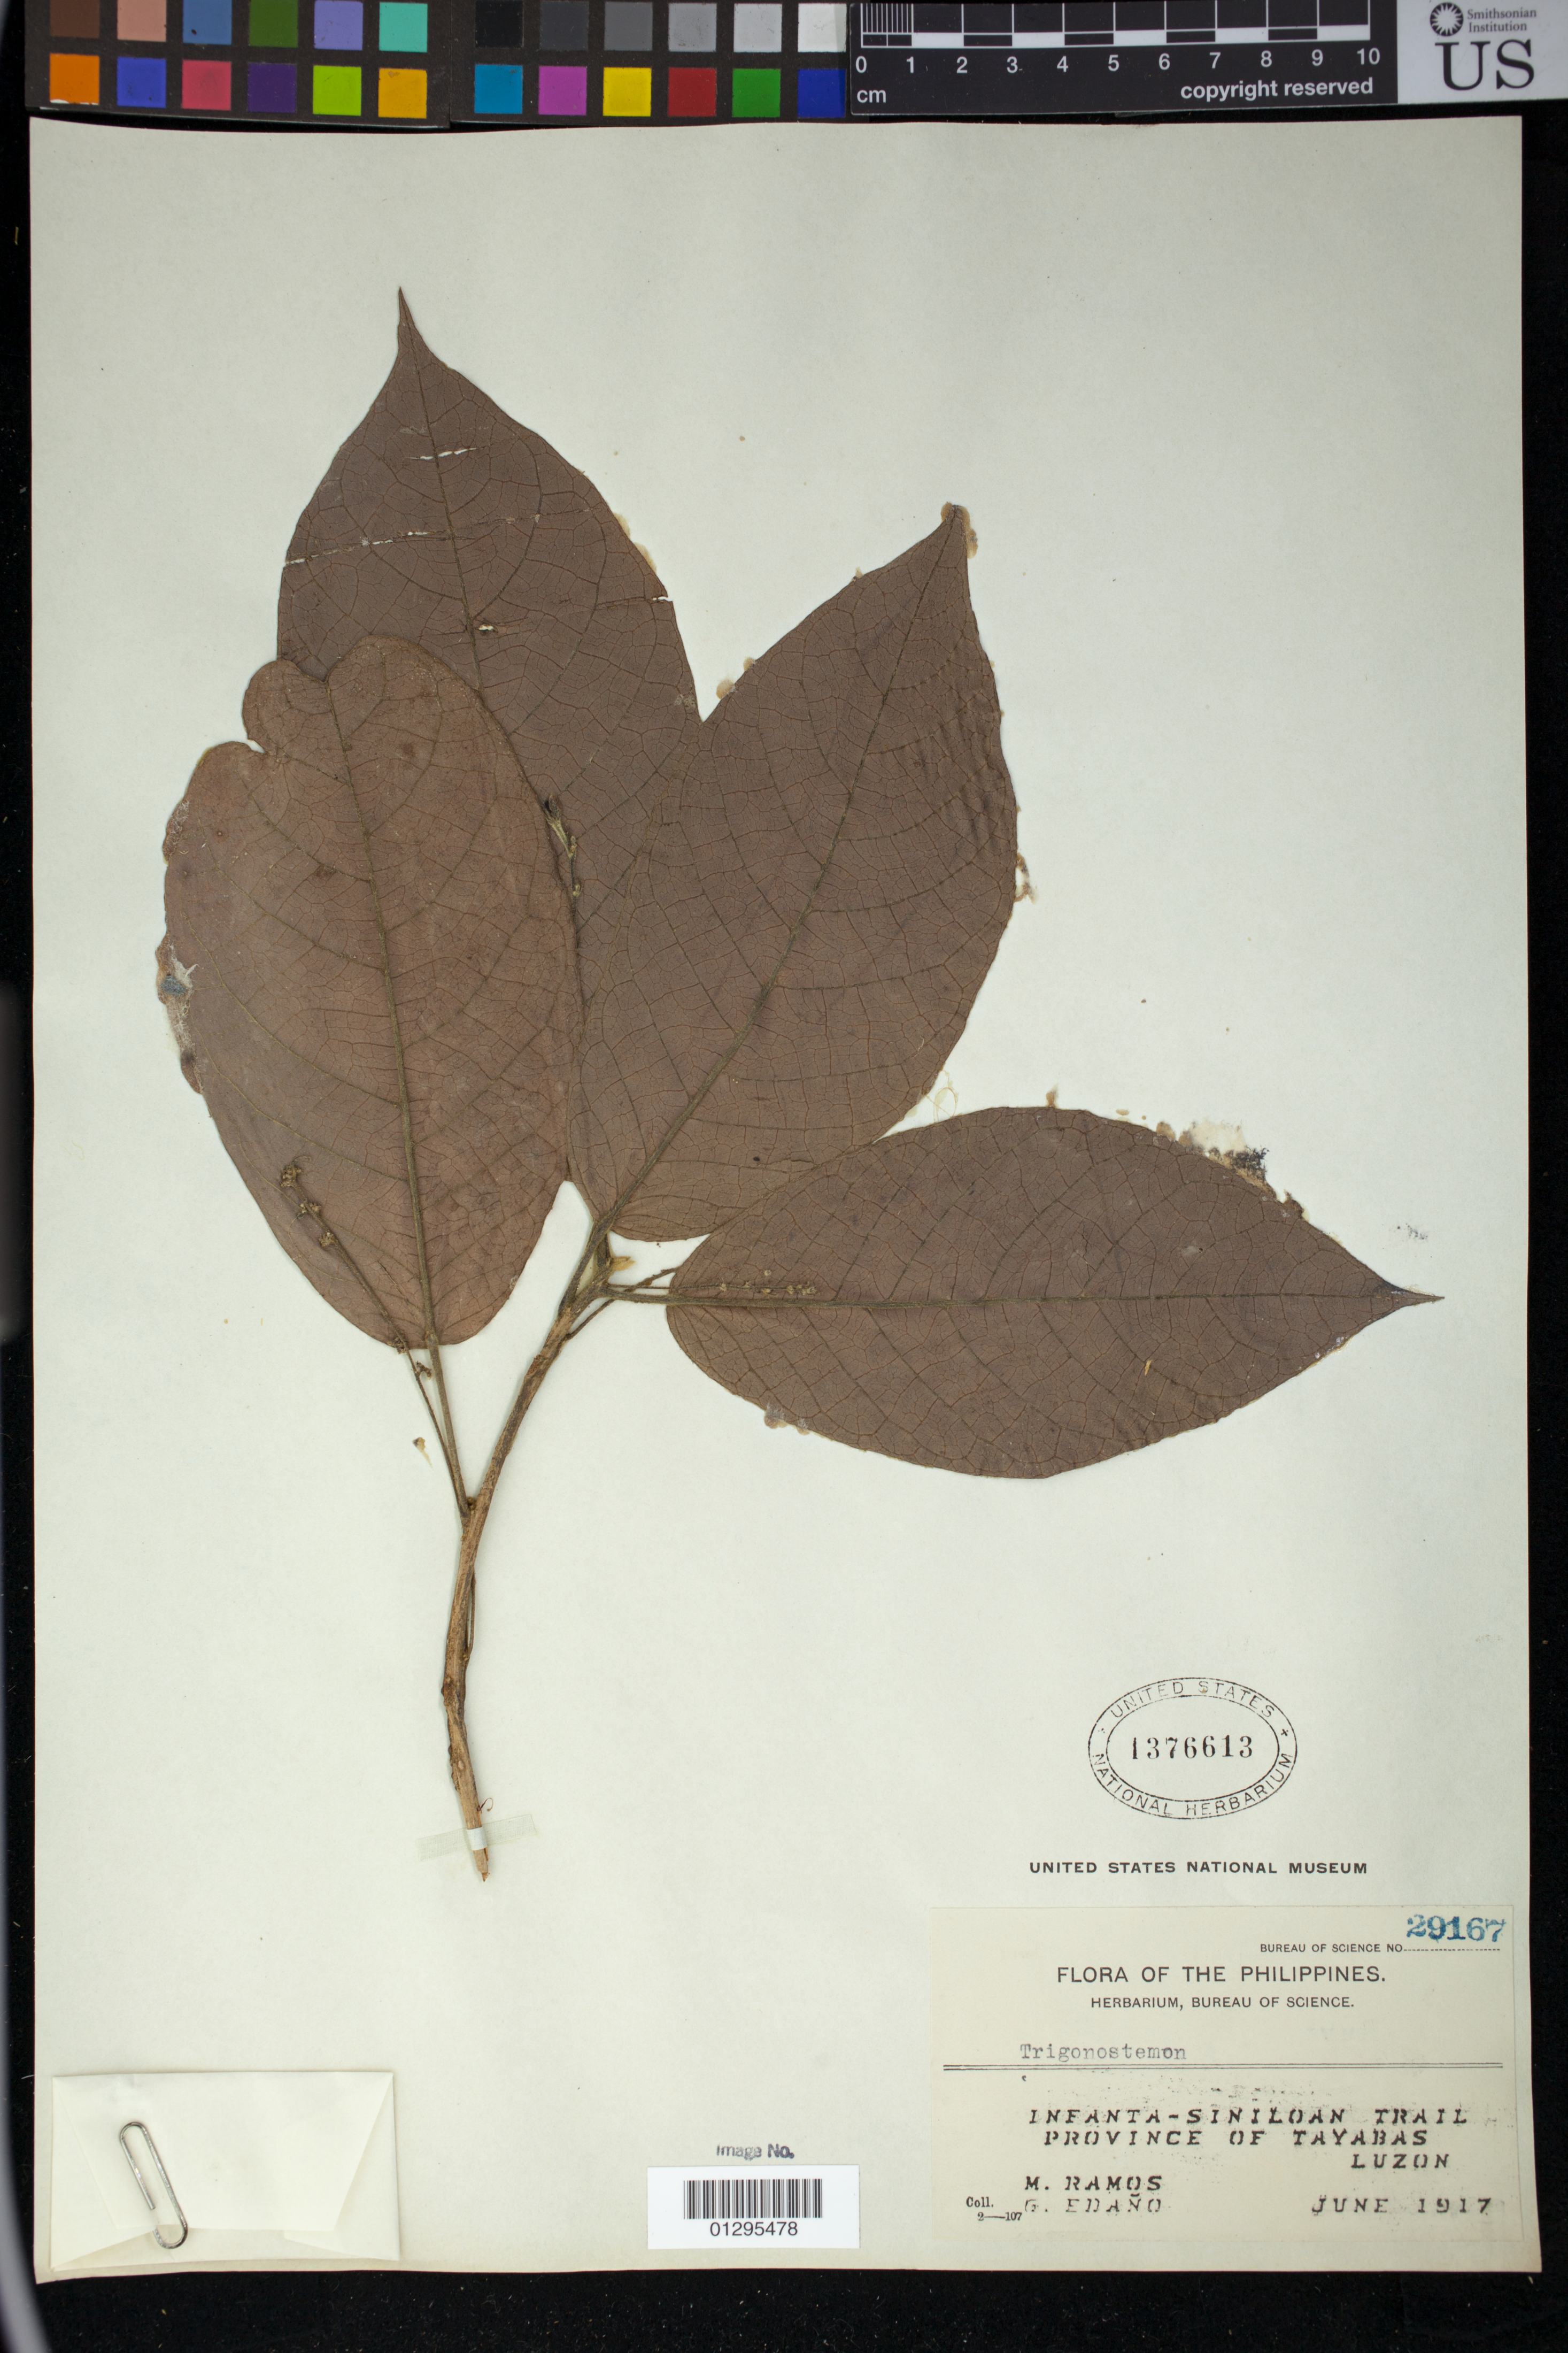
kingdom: Plantae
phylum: Tracheophyta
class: Magnoliopsida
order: Malpighiales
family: Euphorbiaceae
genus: Trigonostemon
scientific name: Trigonostemon sp.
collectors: M. Ramos & G. E. Edaño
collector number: Bur. of Sci. 29167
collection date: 1917-06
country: Philippines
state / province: Calabarzon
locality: Infanta-Siniloan Trail, Province of Tayabas [Quezon Province], Luzon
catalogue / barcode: US 1376613